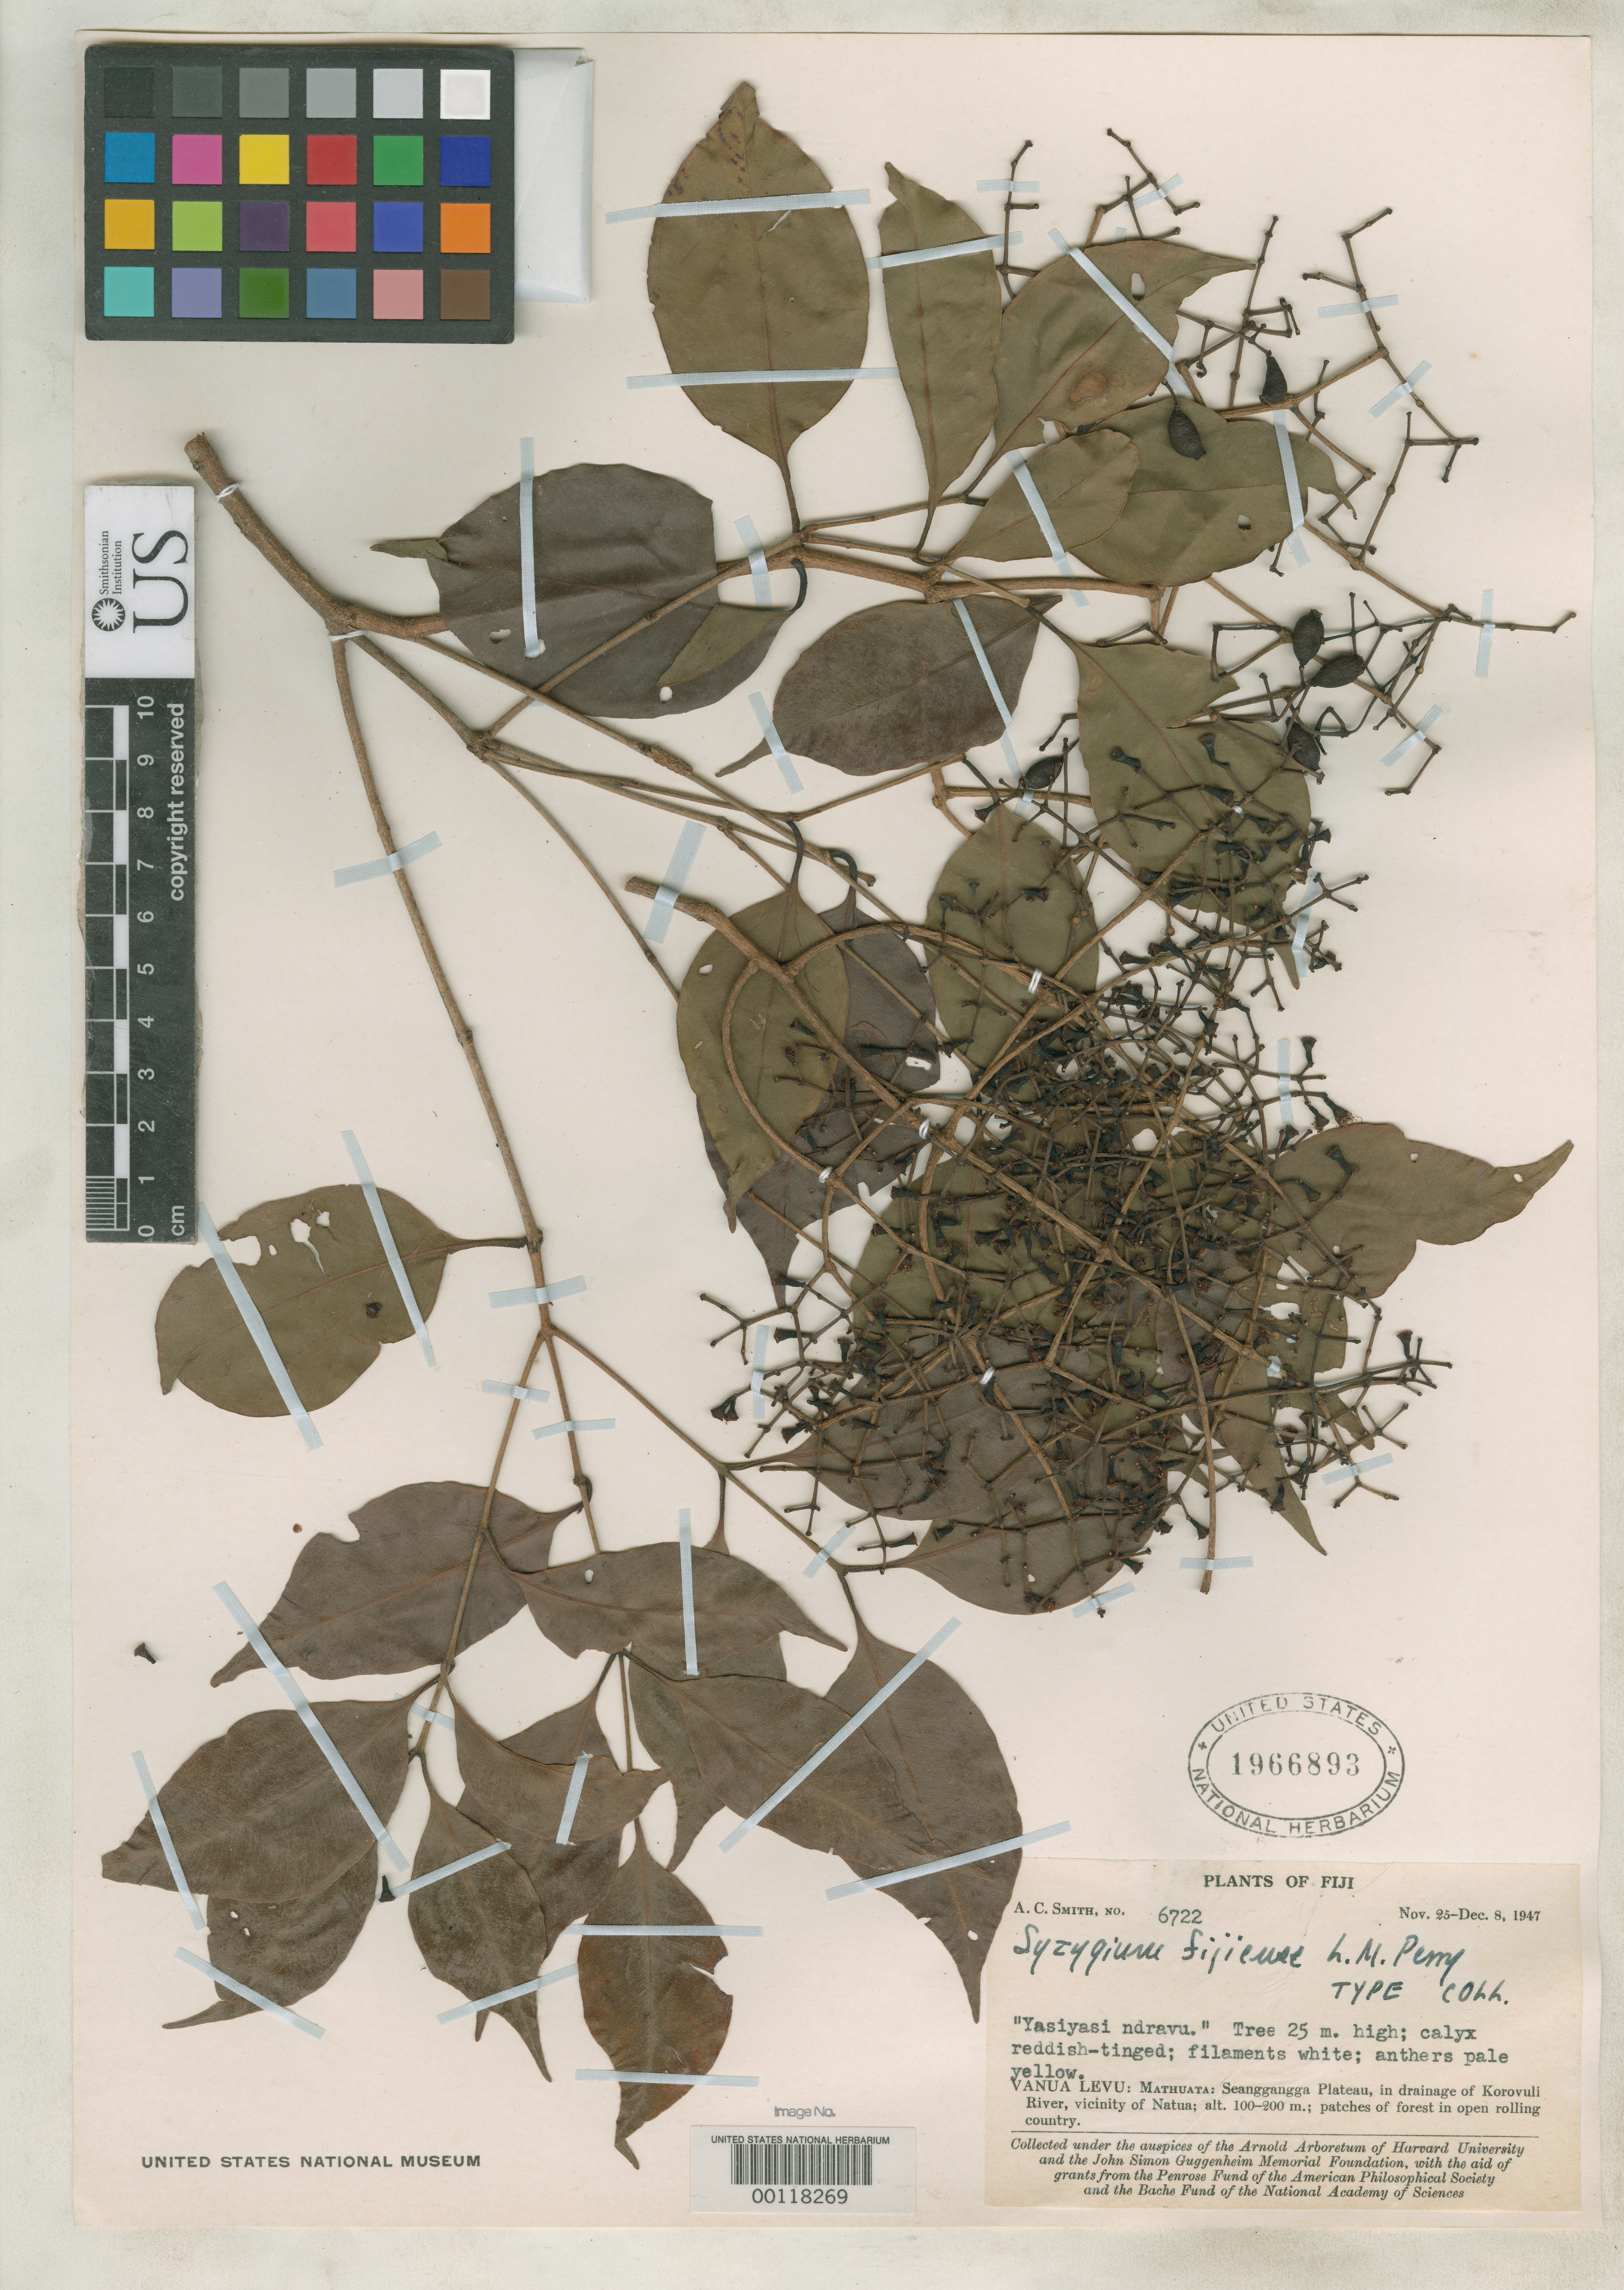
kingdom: Plantae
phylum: Tracheophyta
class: Magnoliopsida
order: Myrtales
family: Myrtaceae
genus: Syzygium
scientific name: Syzygium fijiense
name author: L.M. Perry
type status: Isotype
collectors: A. C. Smith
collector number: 6722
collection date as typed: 25 Nov 1947 to 08 Dec 1947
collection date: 1947-11-25/1947-12-08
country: Fiji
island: Vanua Levu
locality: Korovuli River near Natua, Seanggangga Plateau. [Vanua Levu Group]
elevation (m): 100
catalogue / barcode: US 1966893